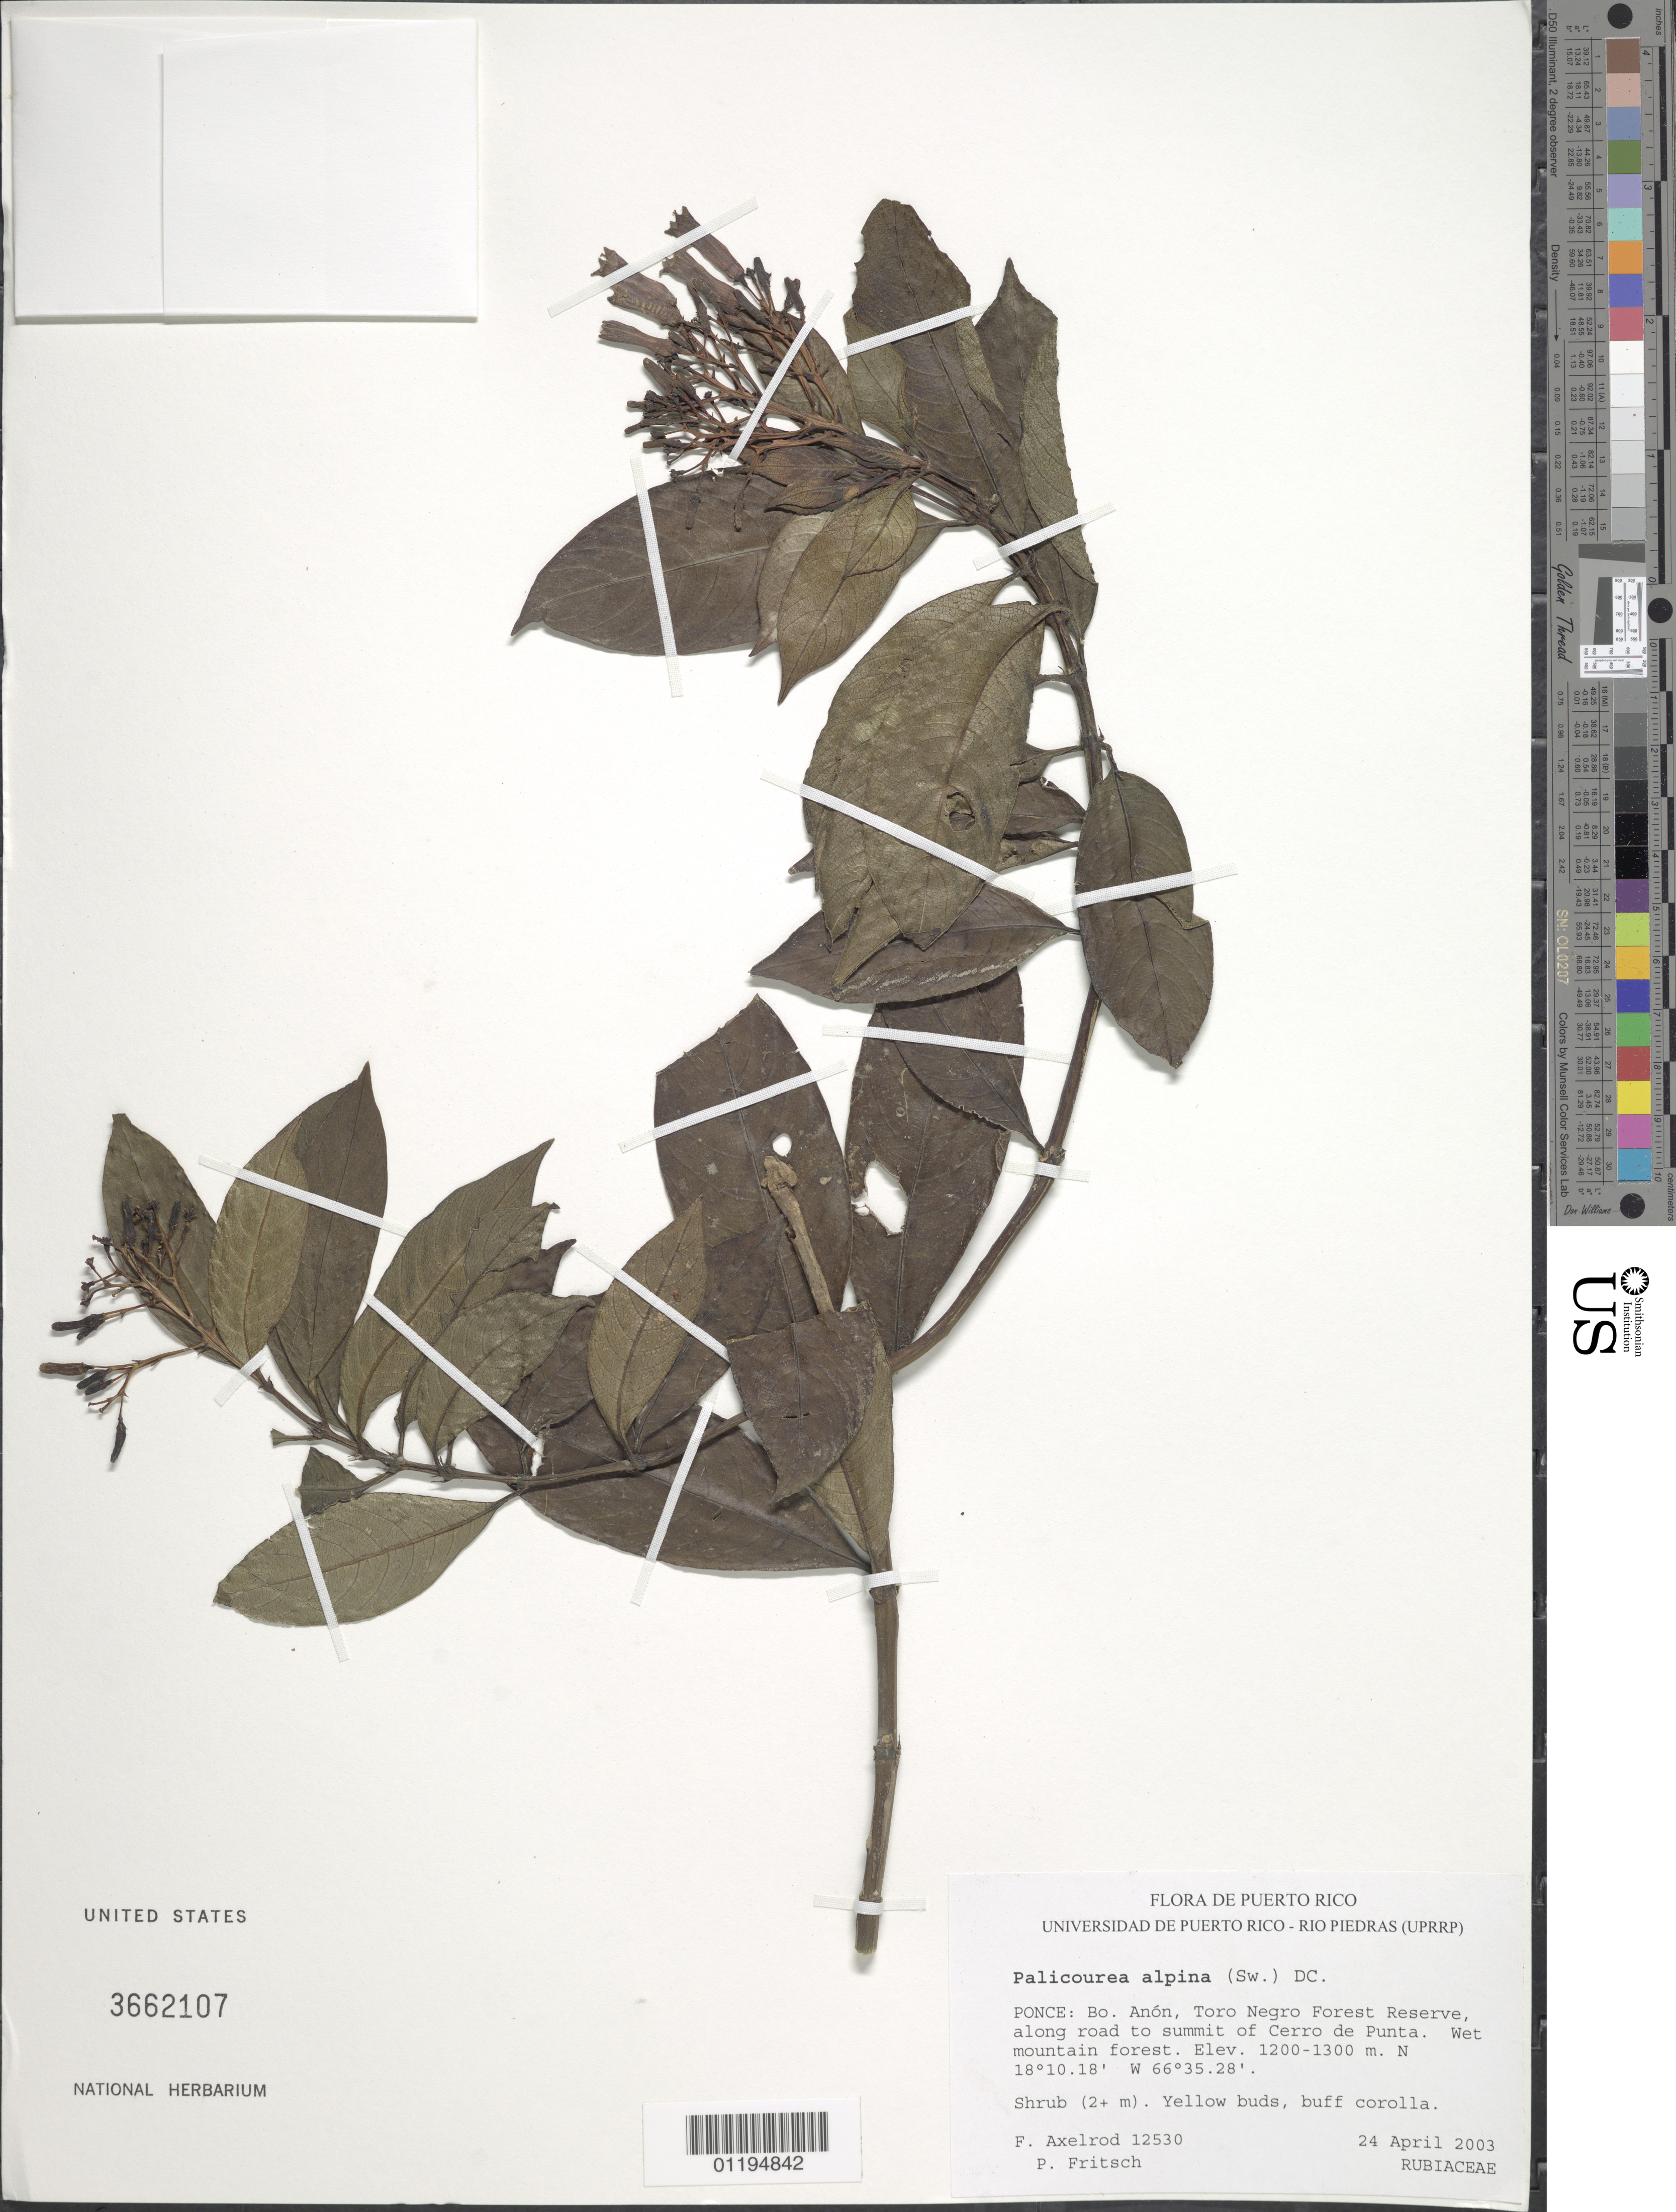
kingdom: Plantae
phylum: Tracheophyta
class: Magnoliopsida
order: Gentianales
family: Rubiaceae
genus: Palicourea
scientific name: Palicourea alpina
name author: (Sw.) DC.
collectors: F. S. Axelrod, P. Fritsch & K. Foote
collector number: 12530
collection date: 2003-04-24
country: Puerto Rico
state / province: Ponce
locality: Toro Negro Forest Reserve along rd to summit of Cerro de Punta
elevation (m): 1200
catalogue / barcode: US 3662107